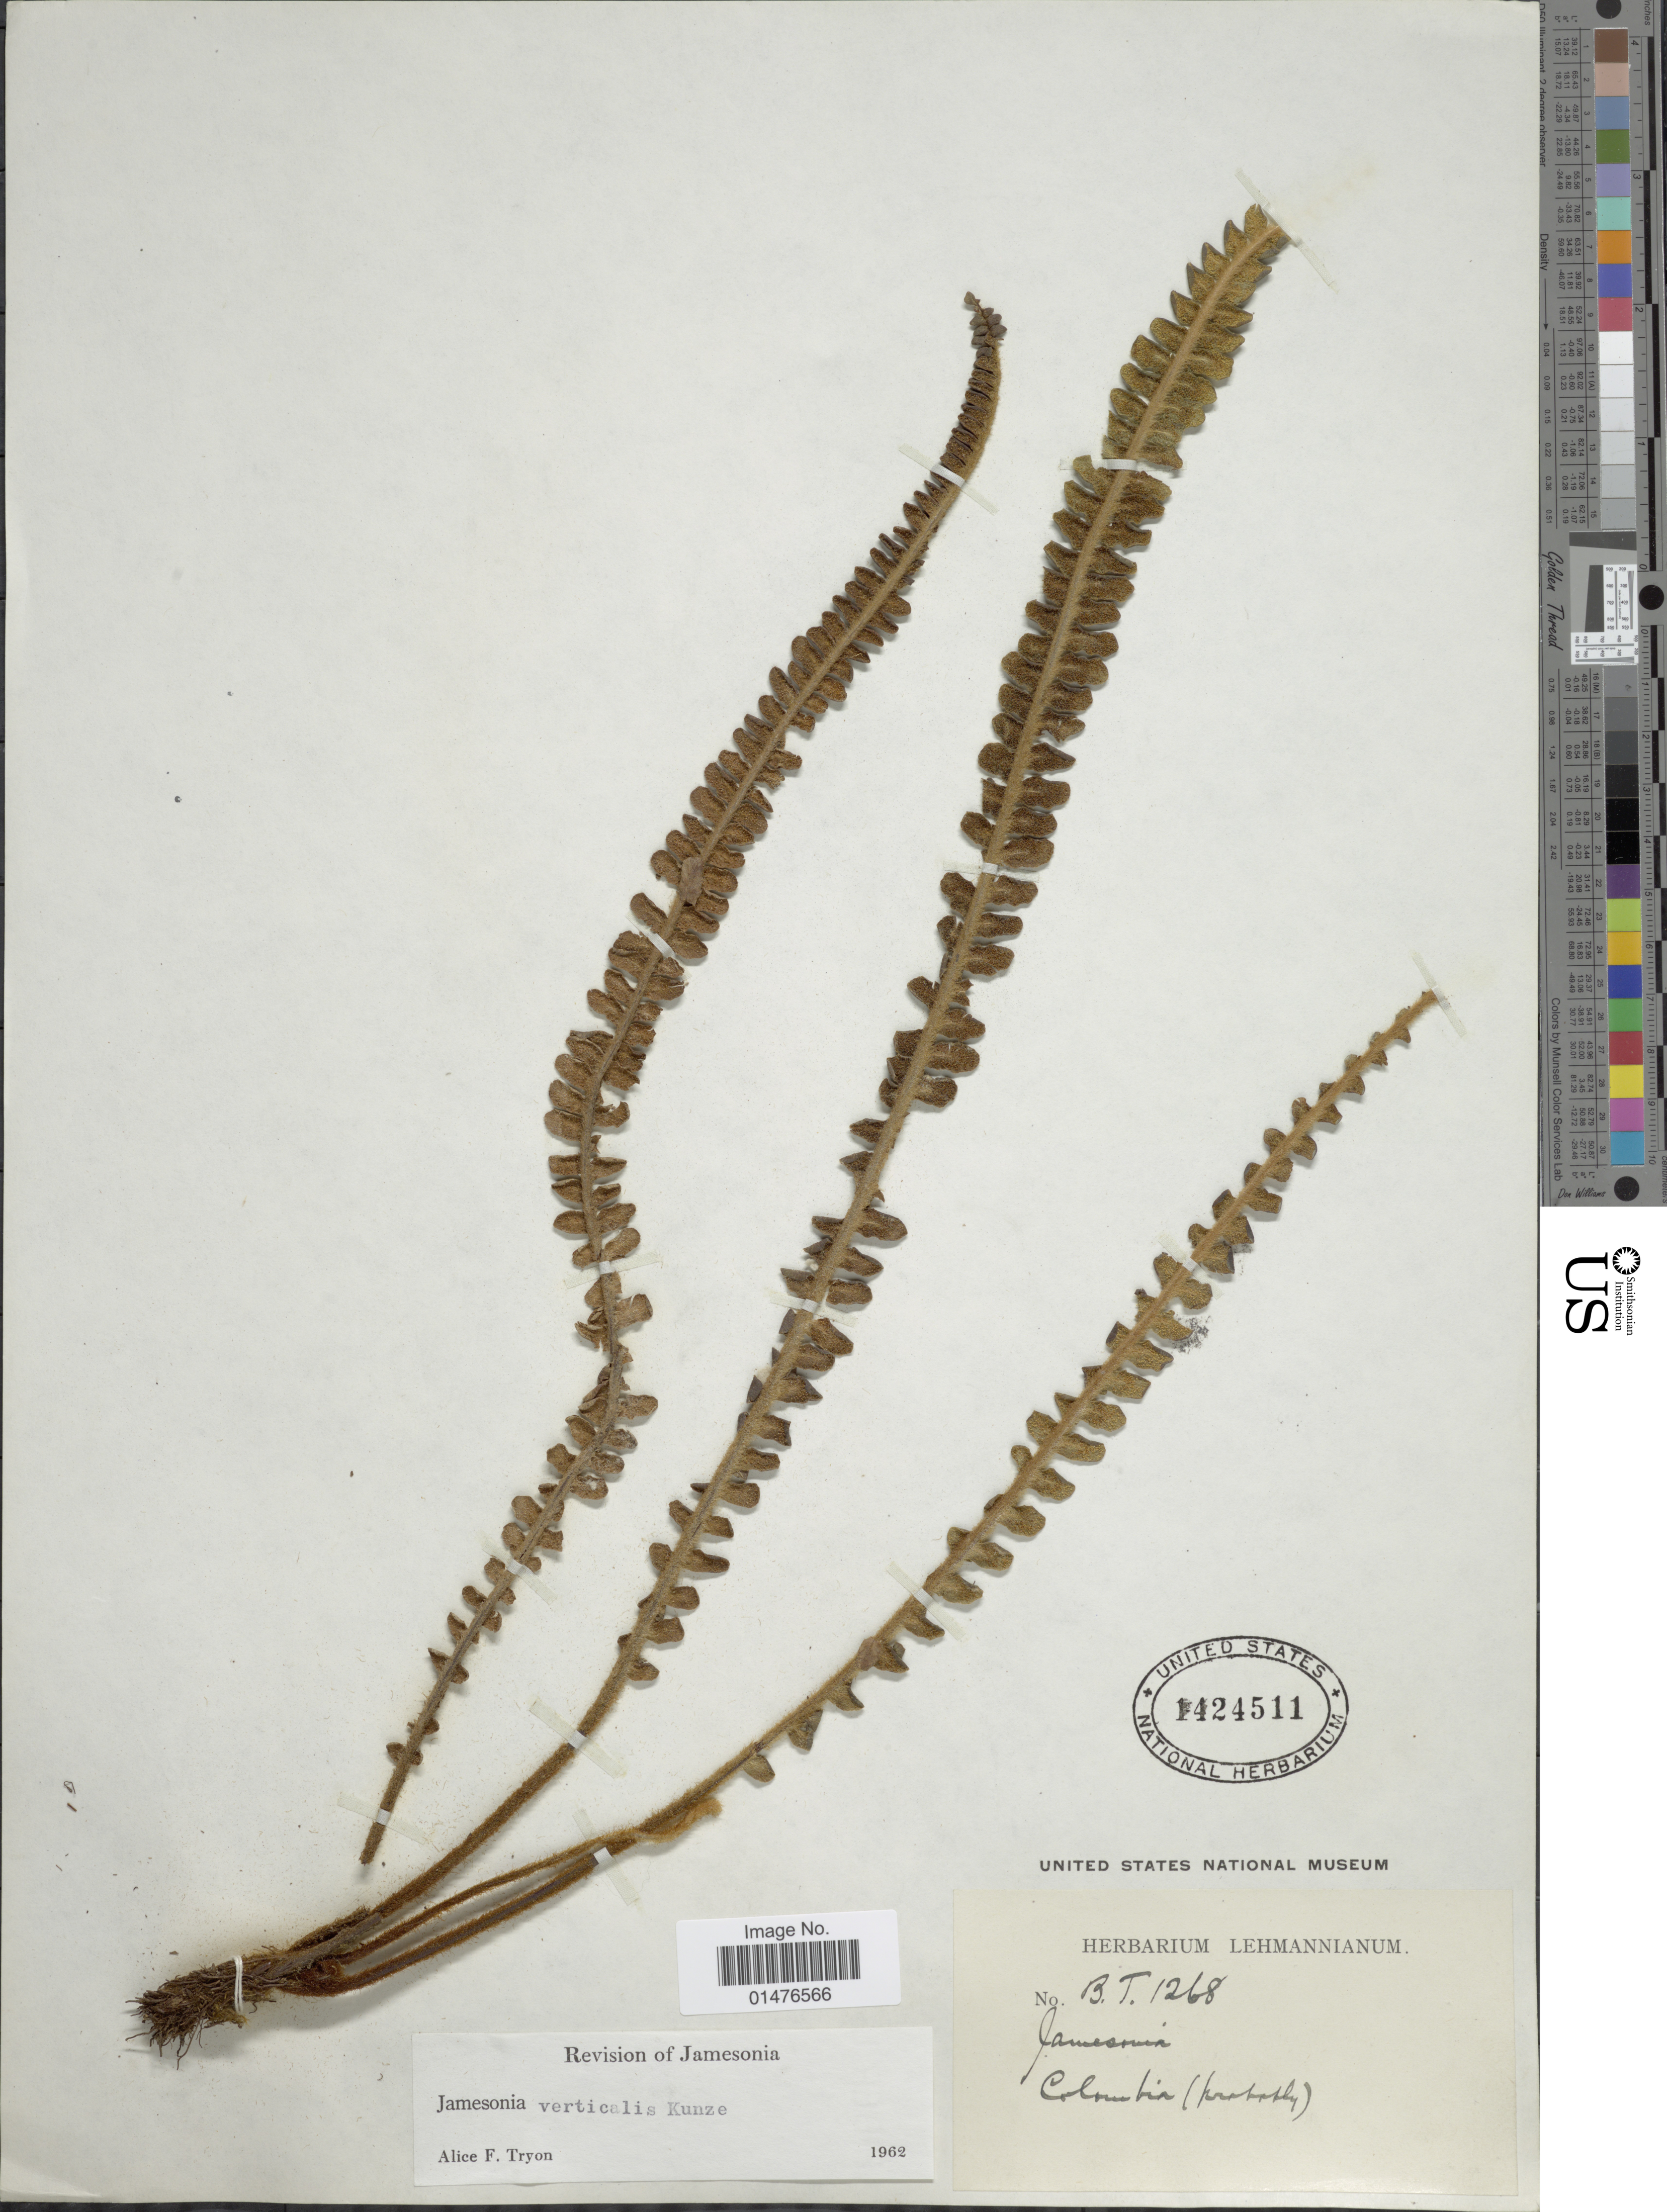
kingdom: Plantae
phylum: Tracheophyta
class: Polypodiopsida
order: Polypodiales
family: Pteridaceae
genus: Jamesonia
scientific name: Jamesonia verticalis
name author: Kunze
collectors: ex herb. Lehmannianum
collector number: BT 1268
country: Colombia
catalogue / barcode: US 1424511